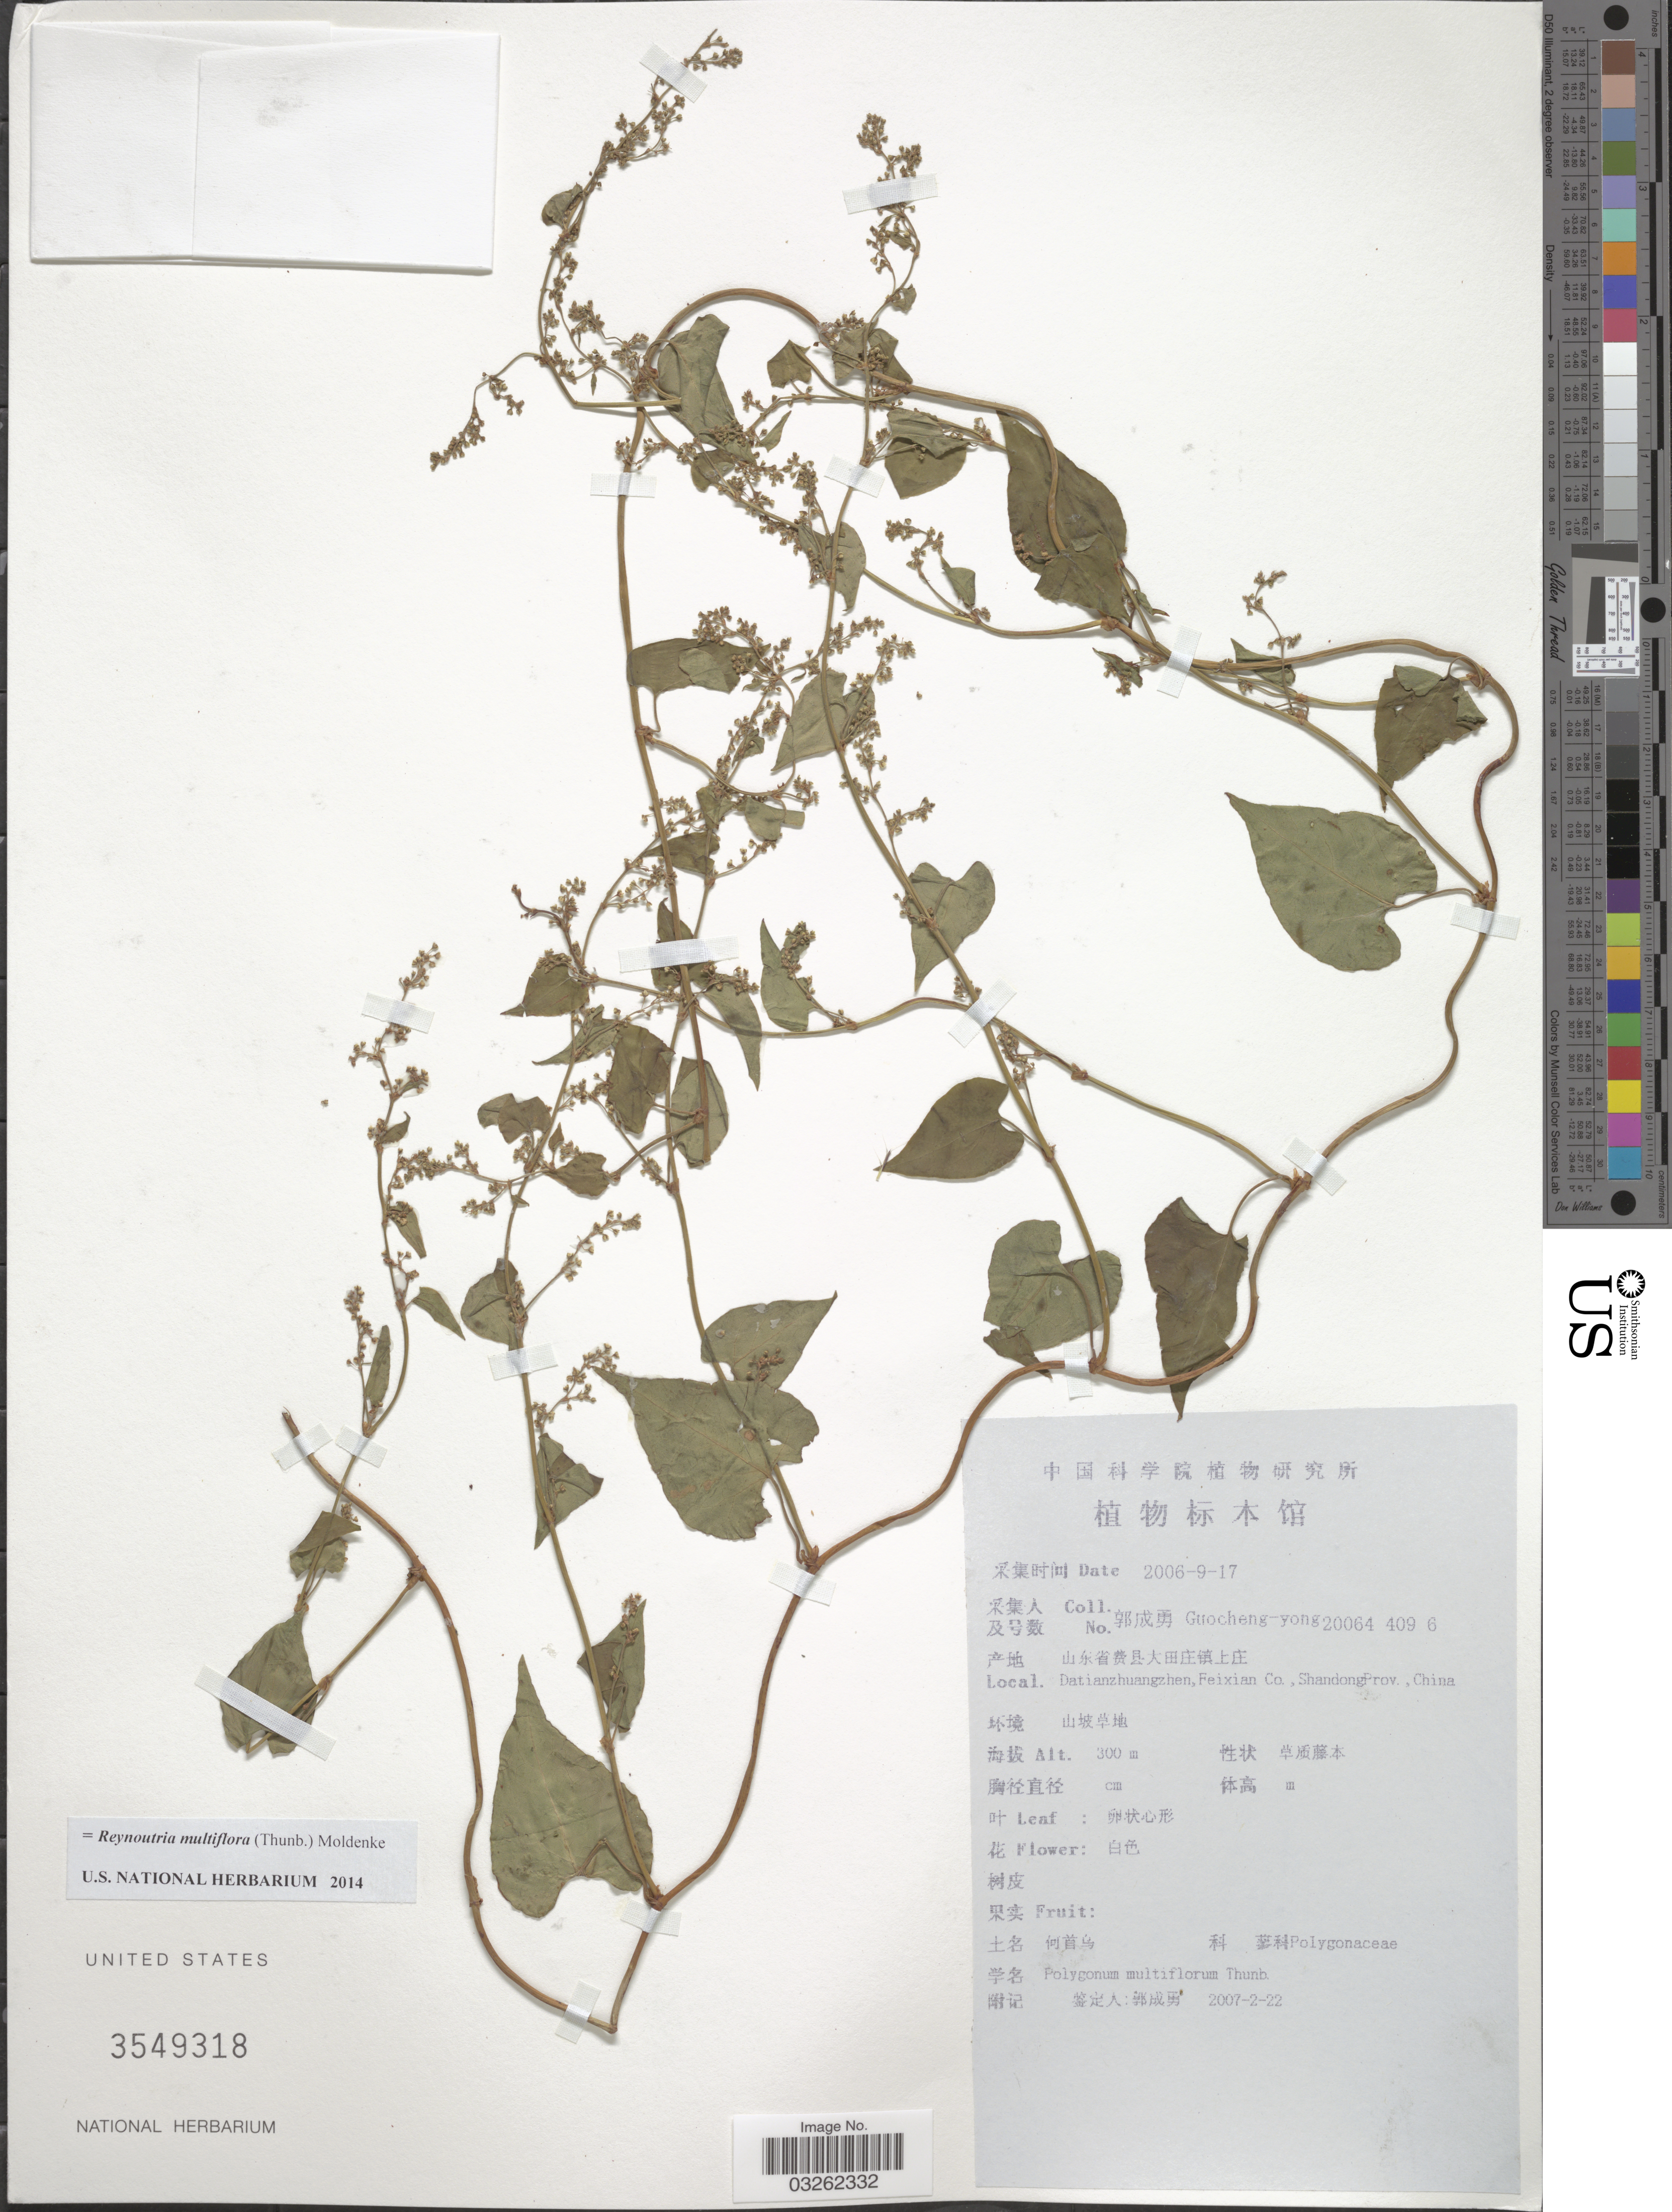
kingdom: Plantae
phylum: Tracheophyta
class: Magnoliopsida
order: Caryophyllales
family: Polygonaceae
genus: Reynoutria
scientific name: Reynoutria multiflora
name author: (Thunb.) Moldenke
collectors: Guo cheng-yong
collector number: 200644096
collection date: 2006-09-17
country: China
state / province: Shandong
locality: Datianzhuangzhen, Feixian Co.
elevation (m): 300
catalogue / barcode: US 3549318